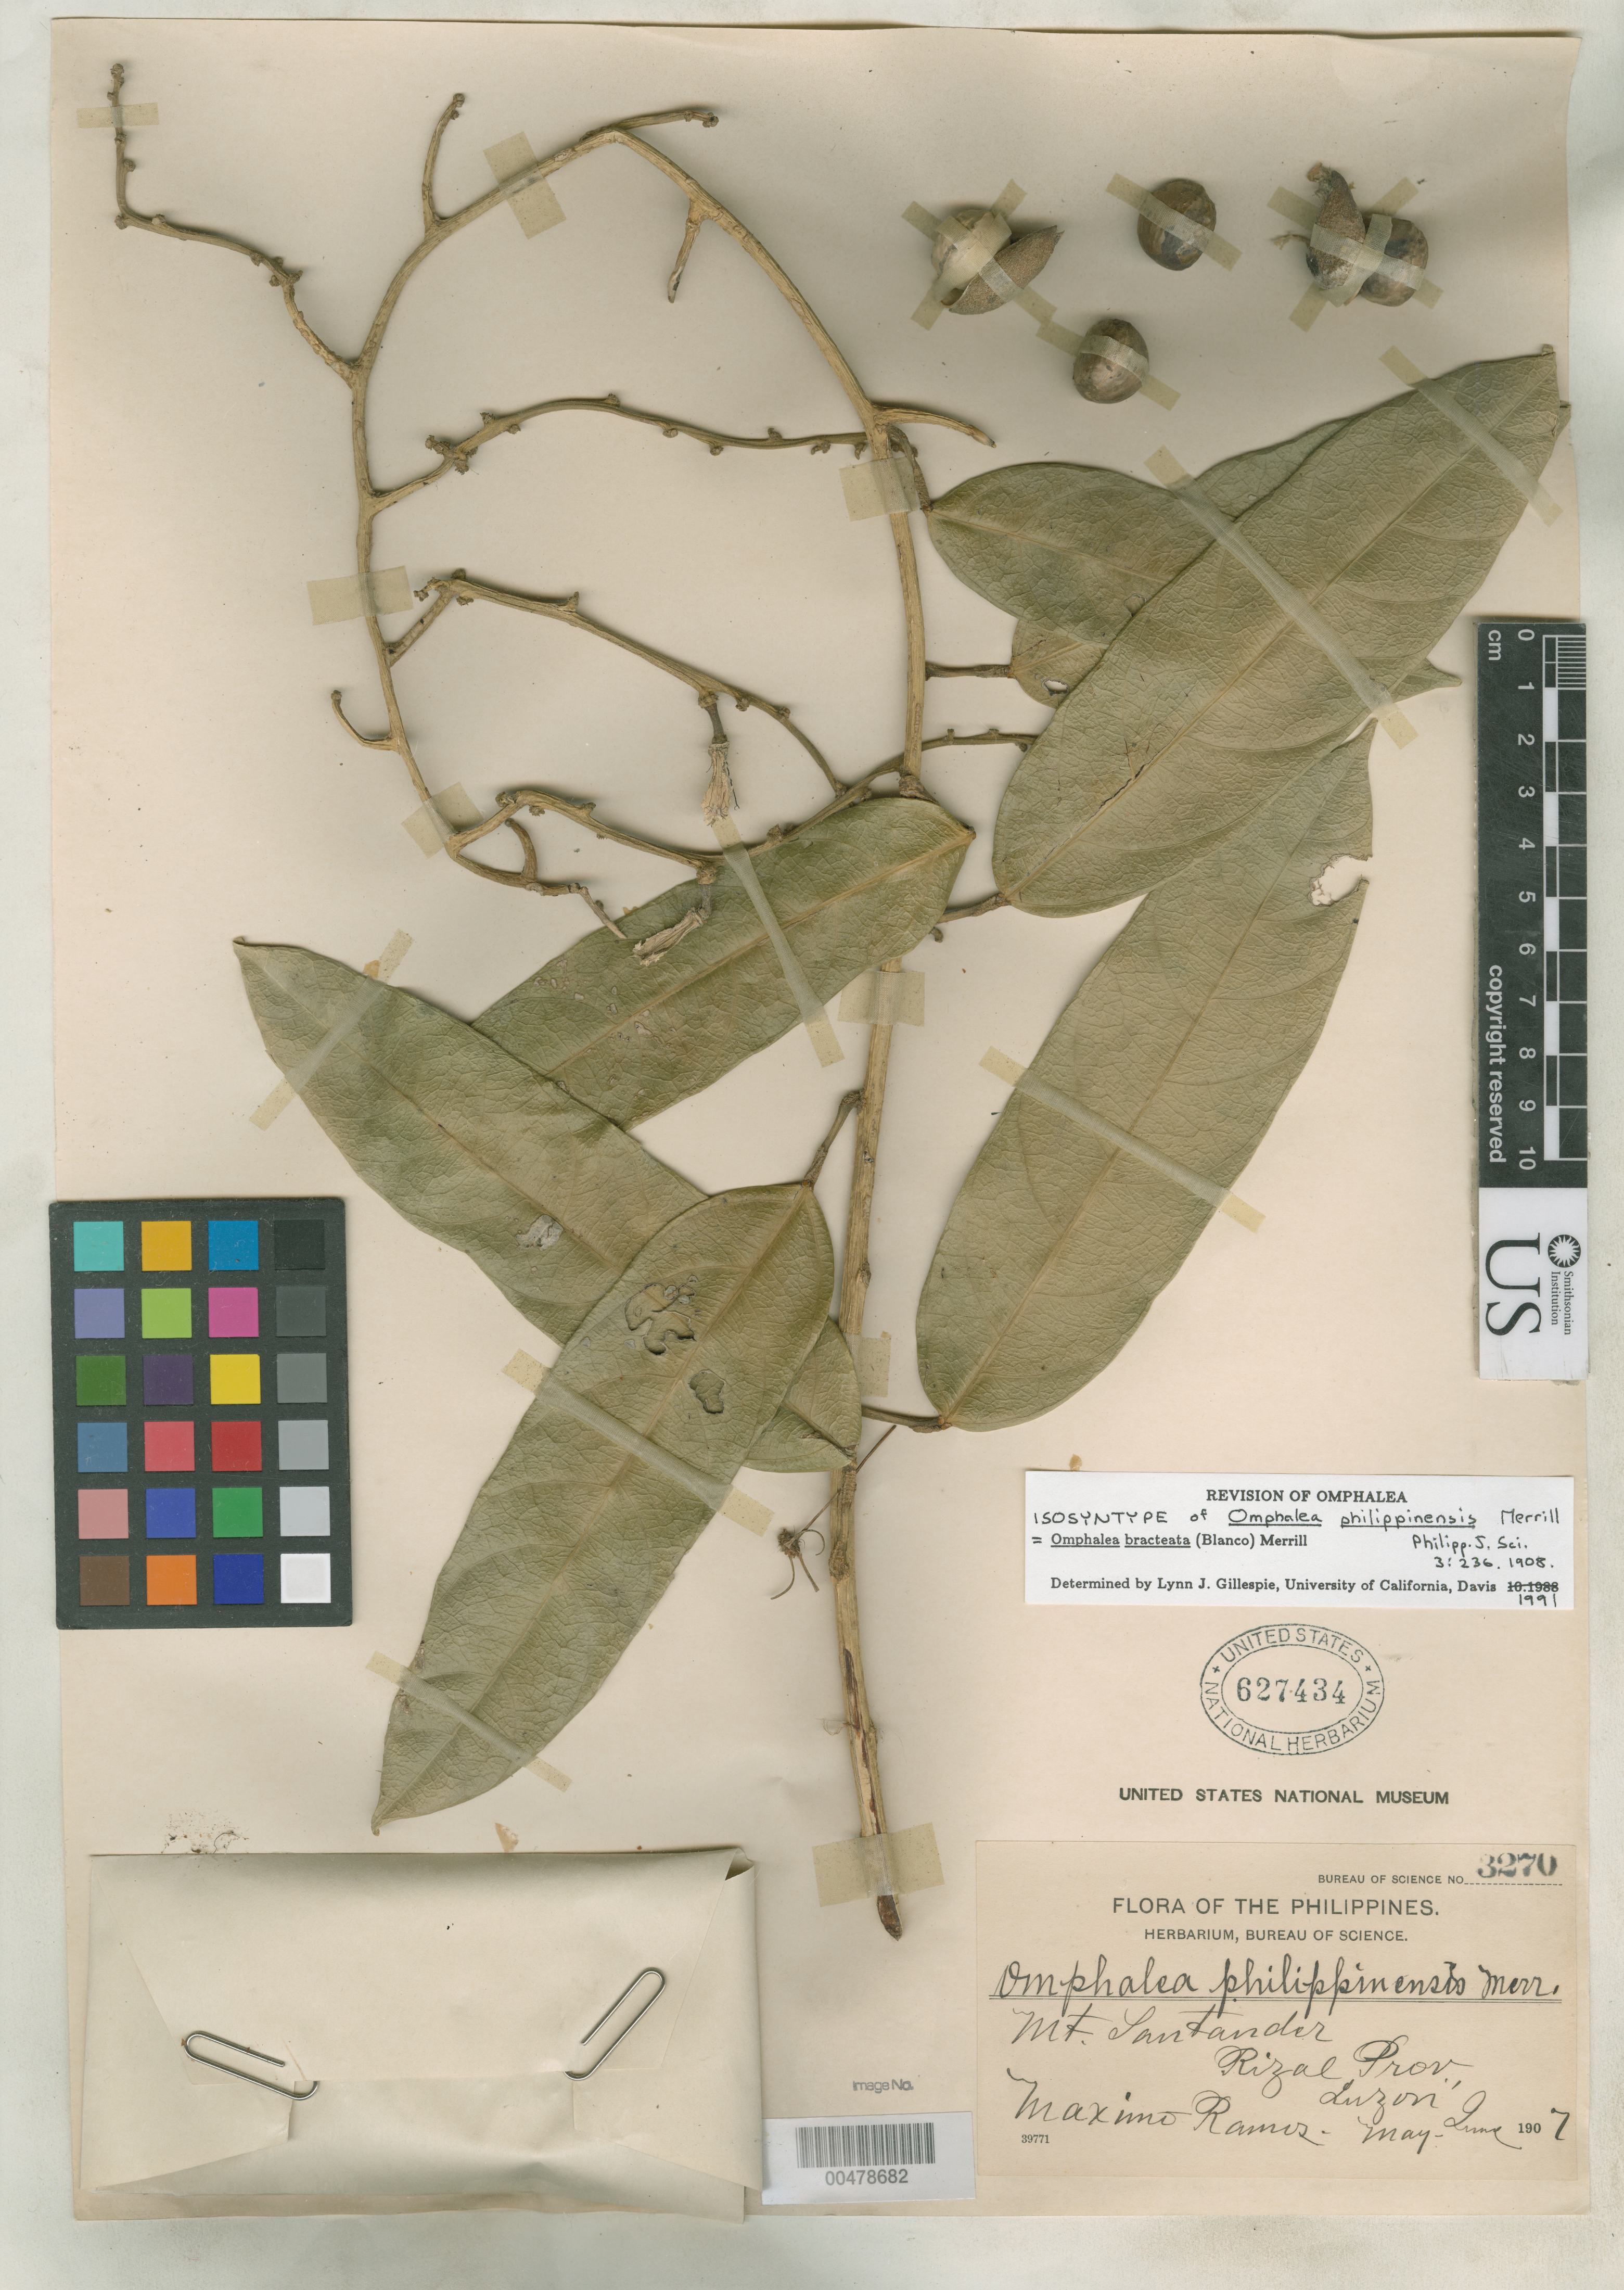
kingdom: Plantae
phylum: Tracheophyta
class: Magnoliopsida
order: Malpighiales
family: Euphorbiaceae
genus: Omphalea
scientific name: Omphalea philippinensis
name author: Merr.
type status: Isosyntype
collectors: M. Ramos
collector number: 3270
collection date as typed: May 1907 to -- Jun 1907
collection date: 1907-05/1907-06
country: Philippines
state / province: Calabarzon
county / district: Rizal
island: Luzon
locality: Mt. Santander.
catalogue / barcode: US 627434